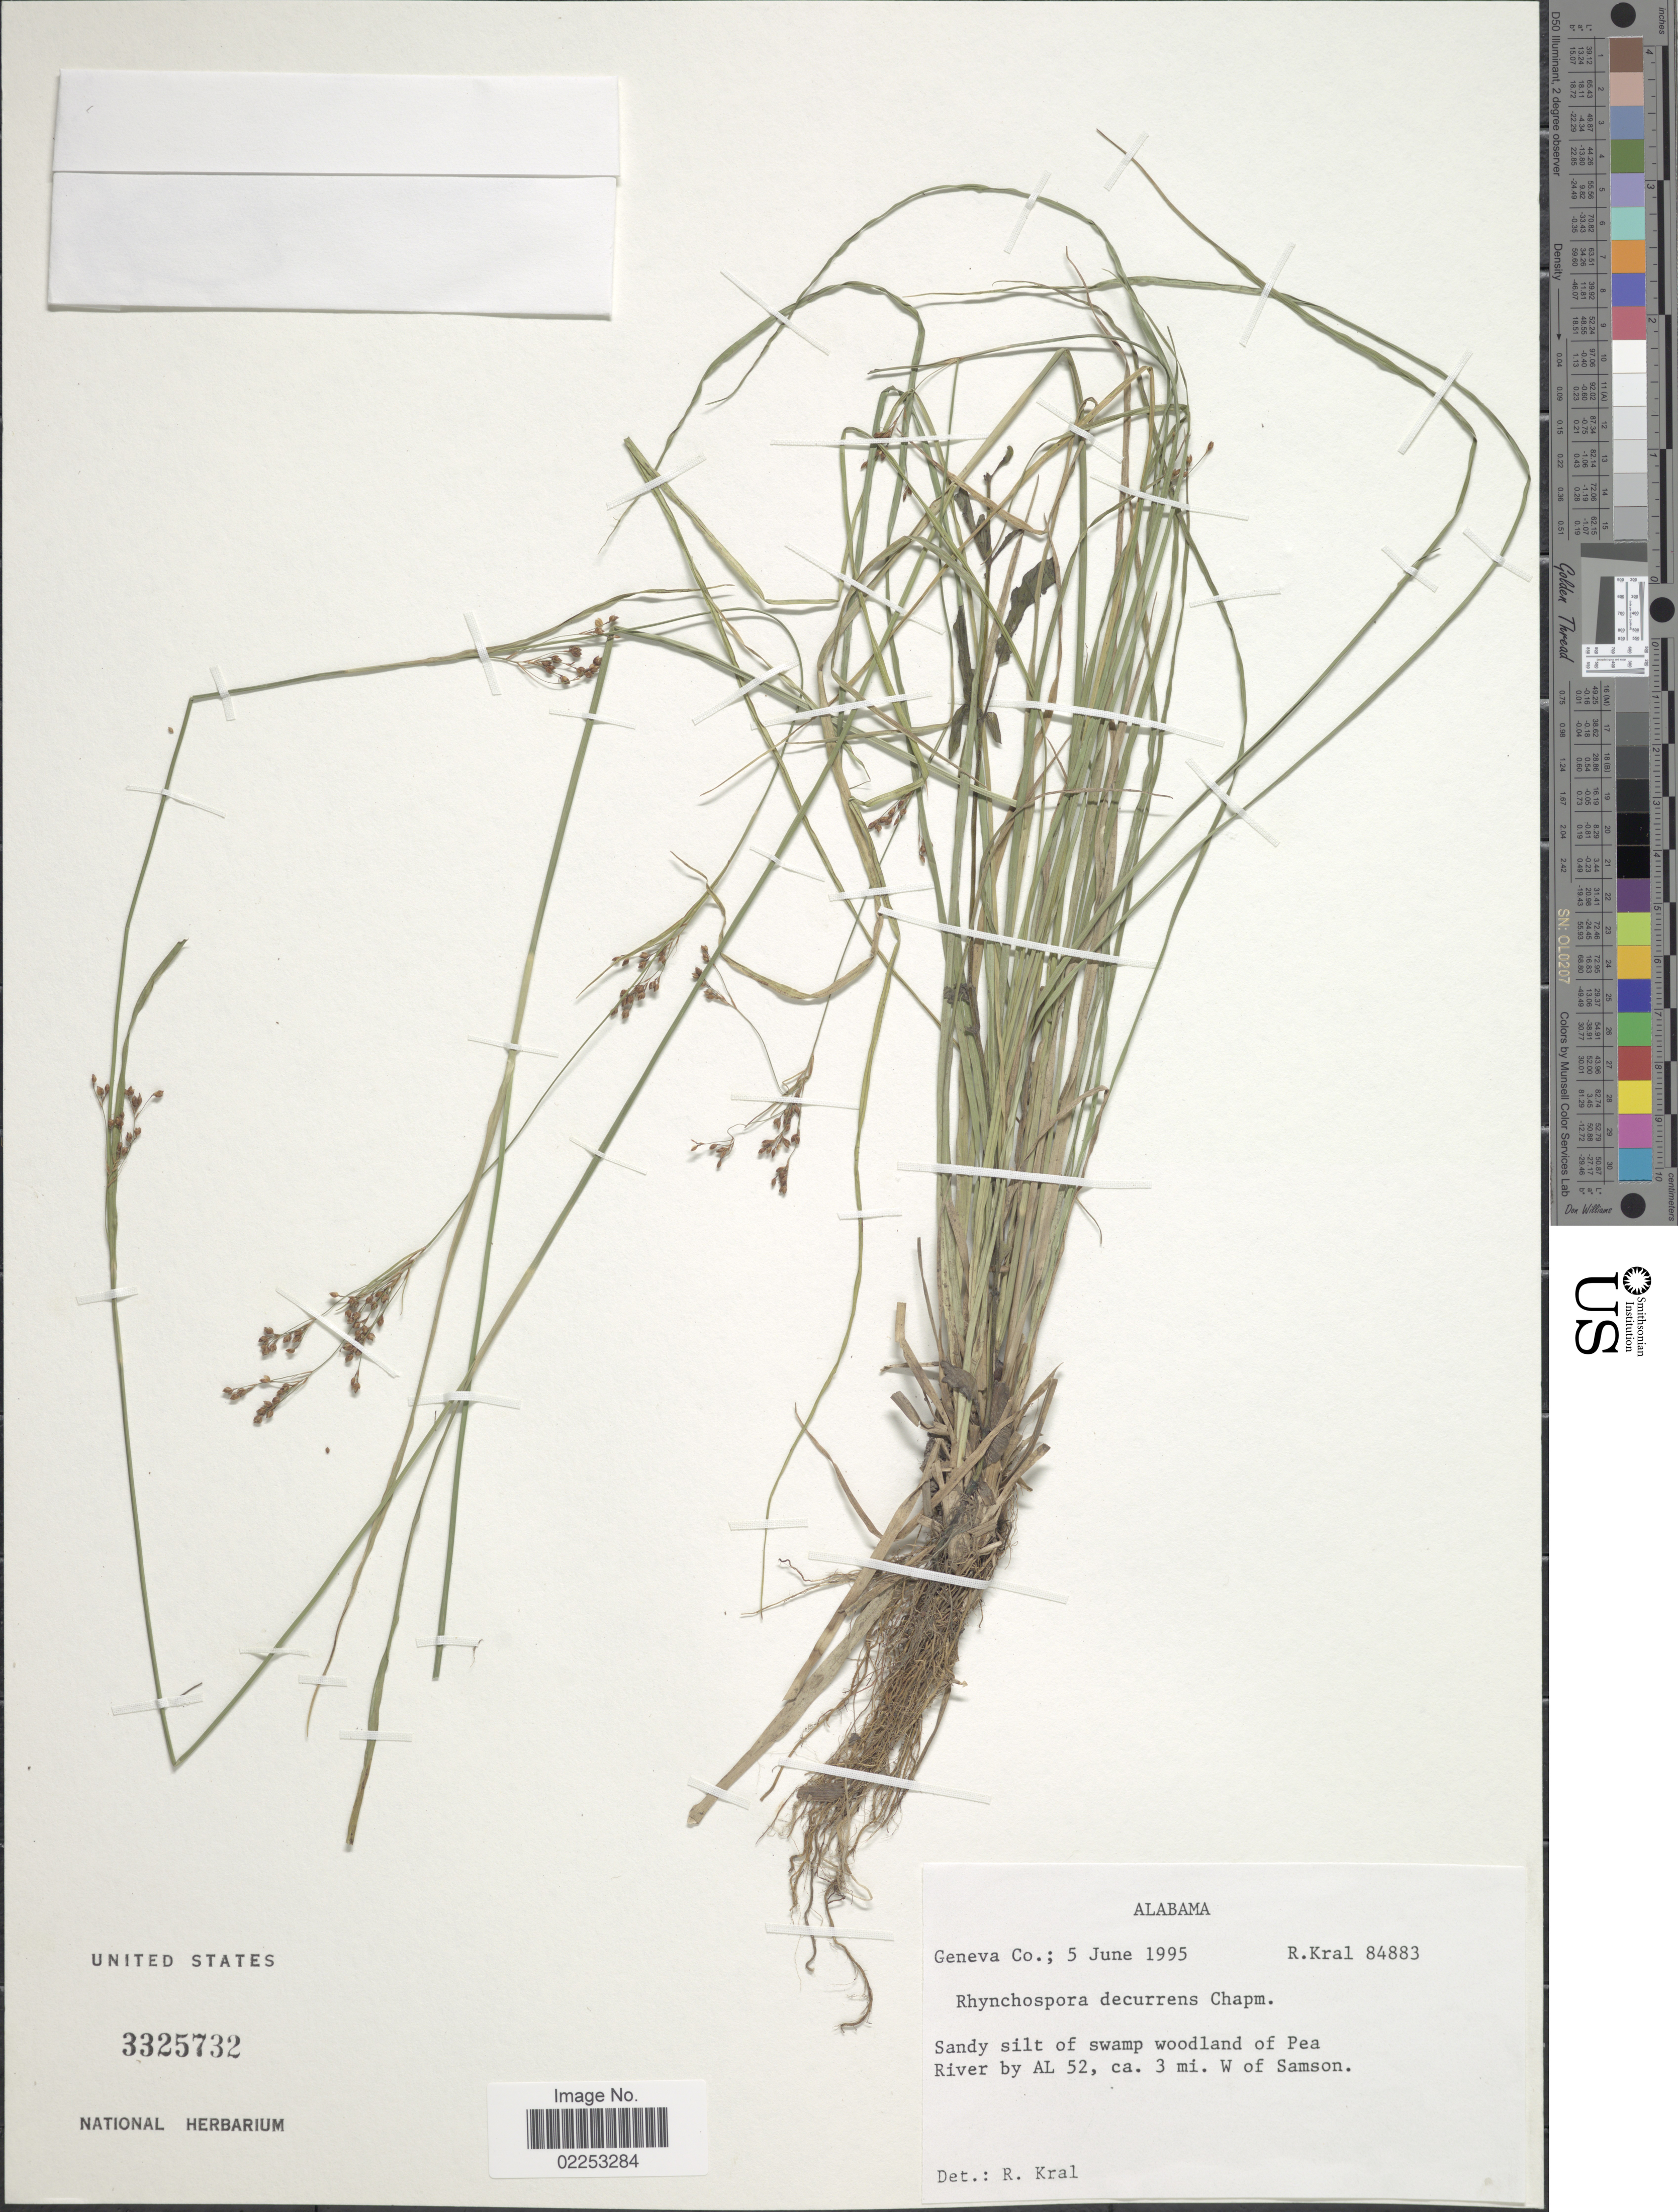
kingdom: Plantae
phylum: Tracheophyta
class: Liliopsida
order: Poales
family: Cyperaceae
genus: Rhynchospora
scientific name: Rhynchospora decurrens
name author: Chapm.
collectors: R. Kral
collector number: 84883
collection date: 1995-06-05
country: United States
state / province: Alabama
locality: Geneva Co. Pea River by AL 52, ca. 3 mi. W of Samson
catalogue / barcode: US 3325732